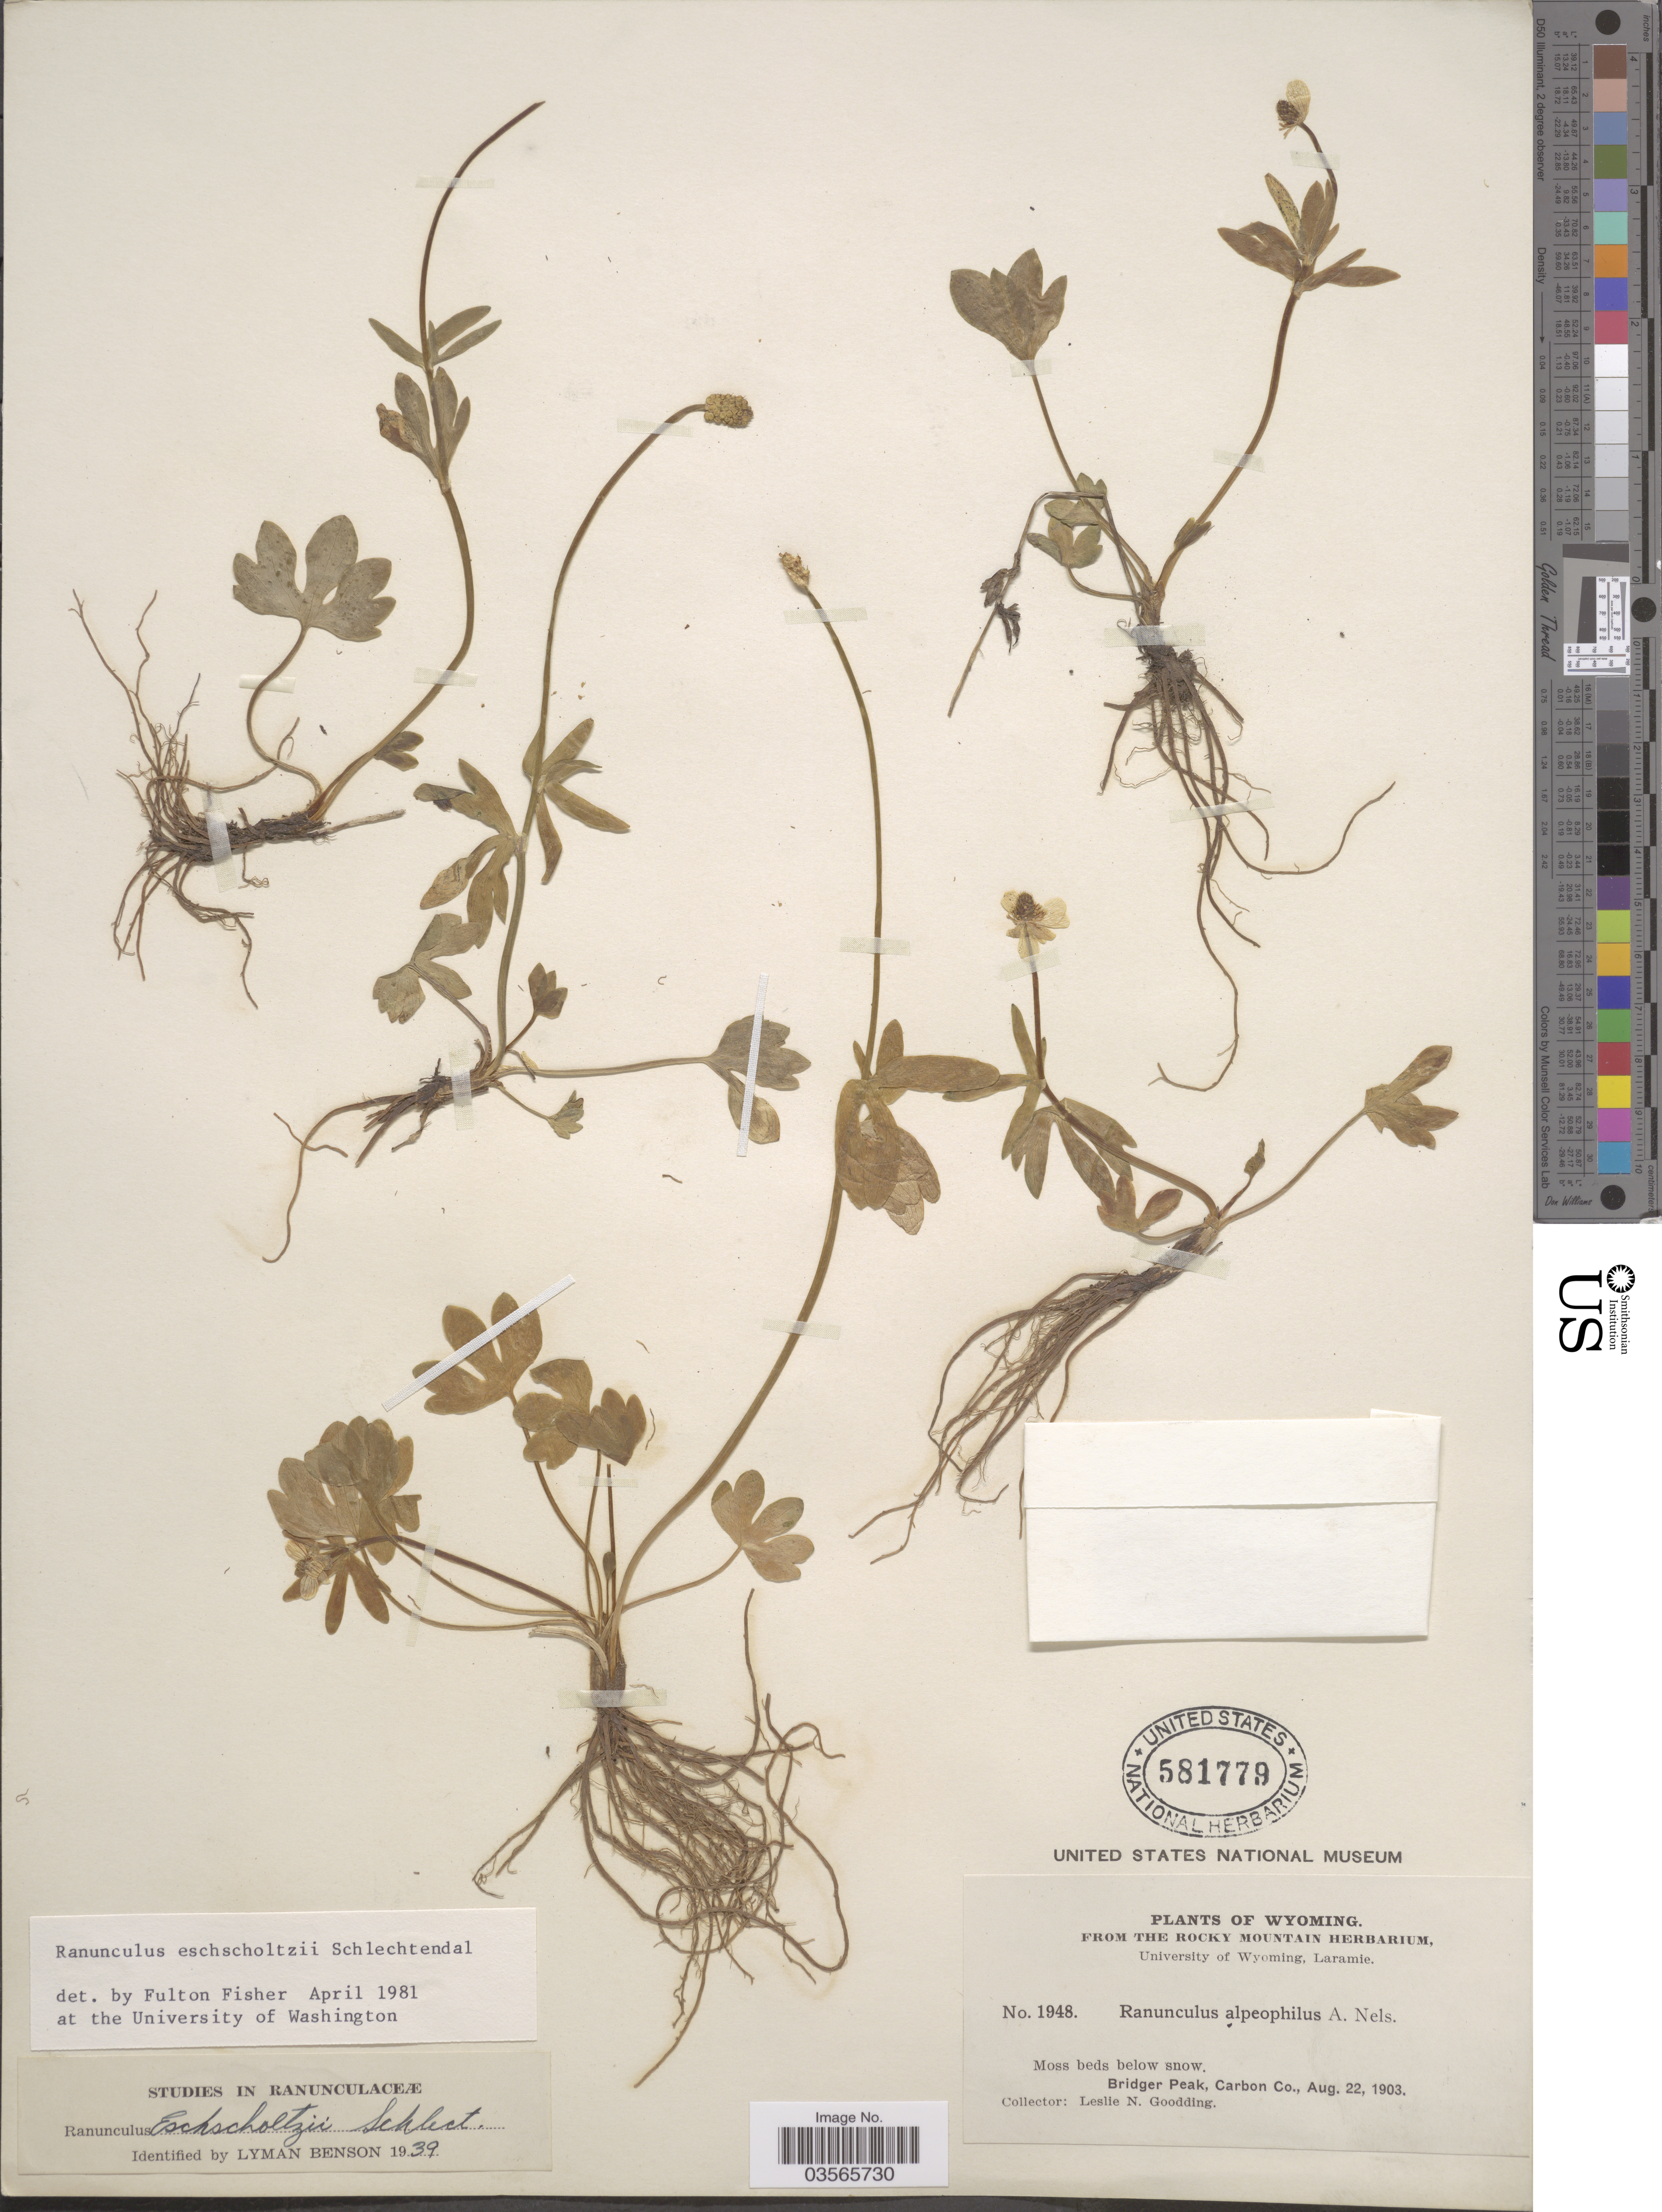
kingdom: Plantae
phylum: Tracheophyta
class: Magnoliopsida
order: Ranunculales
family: Ranunculaceae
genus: Ranunculus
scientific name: Ranunculus eschscholtzii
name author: Schltdl.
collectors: L. N. Goodding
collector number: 1948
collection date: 1903-08-22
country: United States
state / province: Wyoming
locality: Bridger Peak, Carbon Co.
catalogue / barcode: US 581779